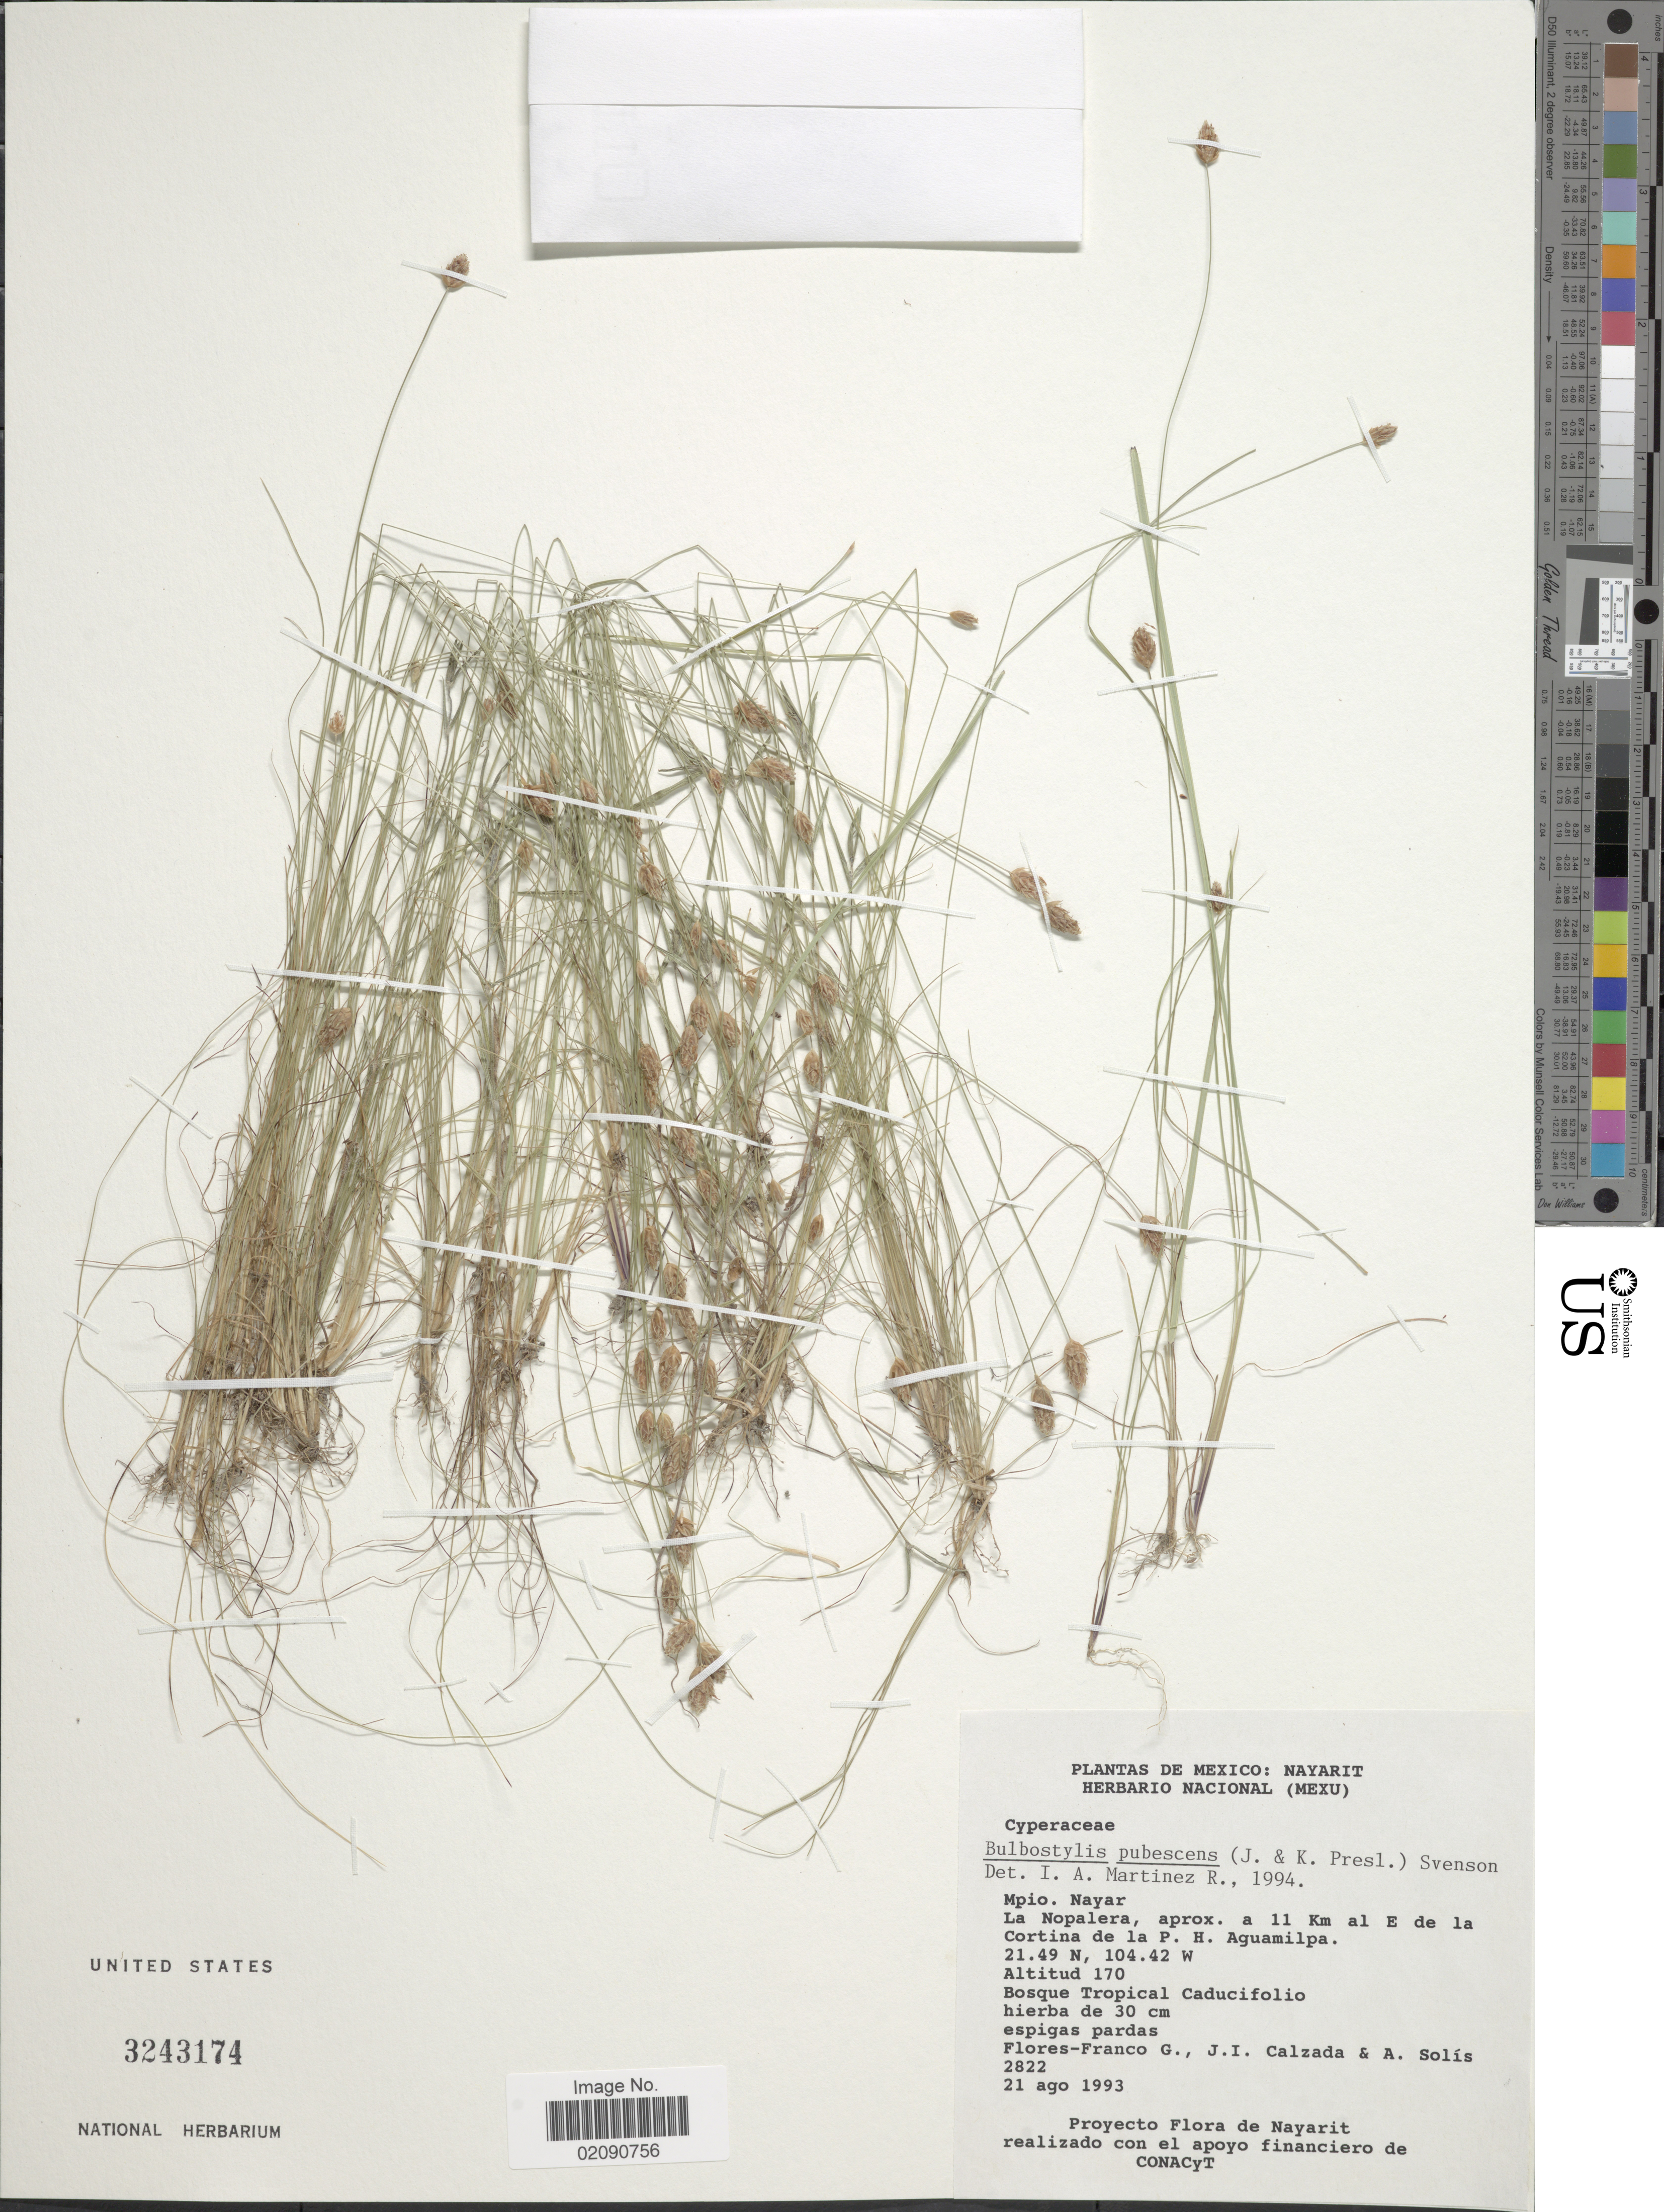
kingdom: Plantae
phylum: Tracheophyta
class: Liliopsida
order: Poales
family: Cyperaceae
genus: Bulbostylis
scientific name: Bulbostylis pubescens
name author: (J. Presl & C. Presl) Svenson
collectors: G. Flores F., J. I. Calzada & A. Solis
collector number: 2822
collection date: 1993-08-21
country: Mexico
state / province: Nayarit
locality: Mpio. Nayar. La Nopalera, aprox. a 11 Km al E de la Cortina de la P.H. Aguamilpa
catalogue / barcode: US 3243174